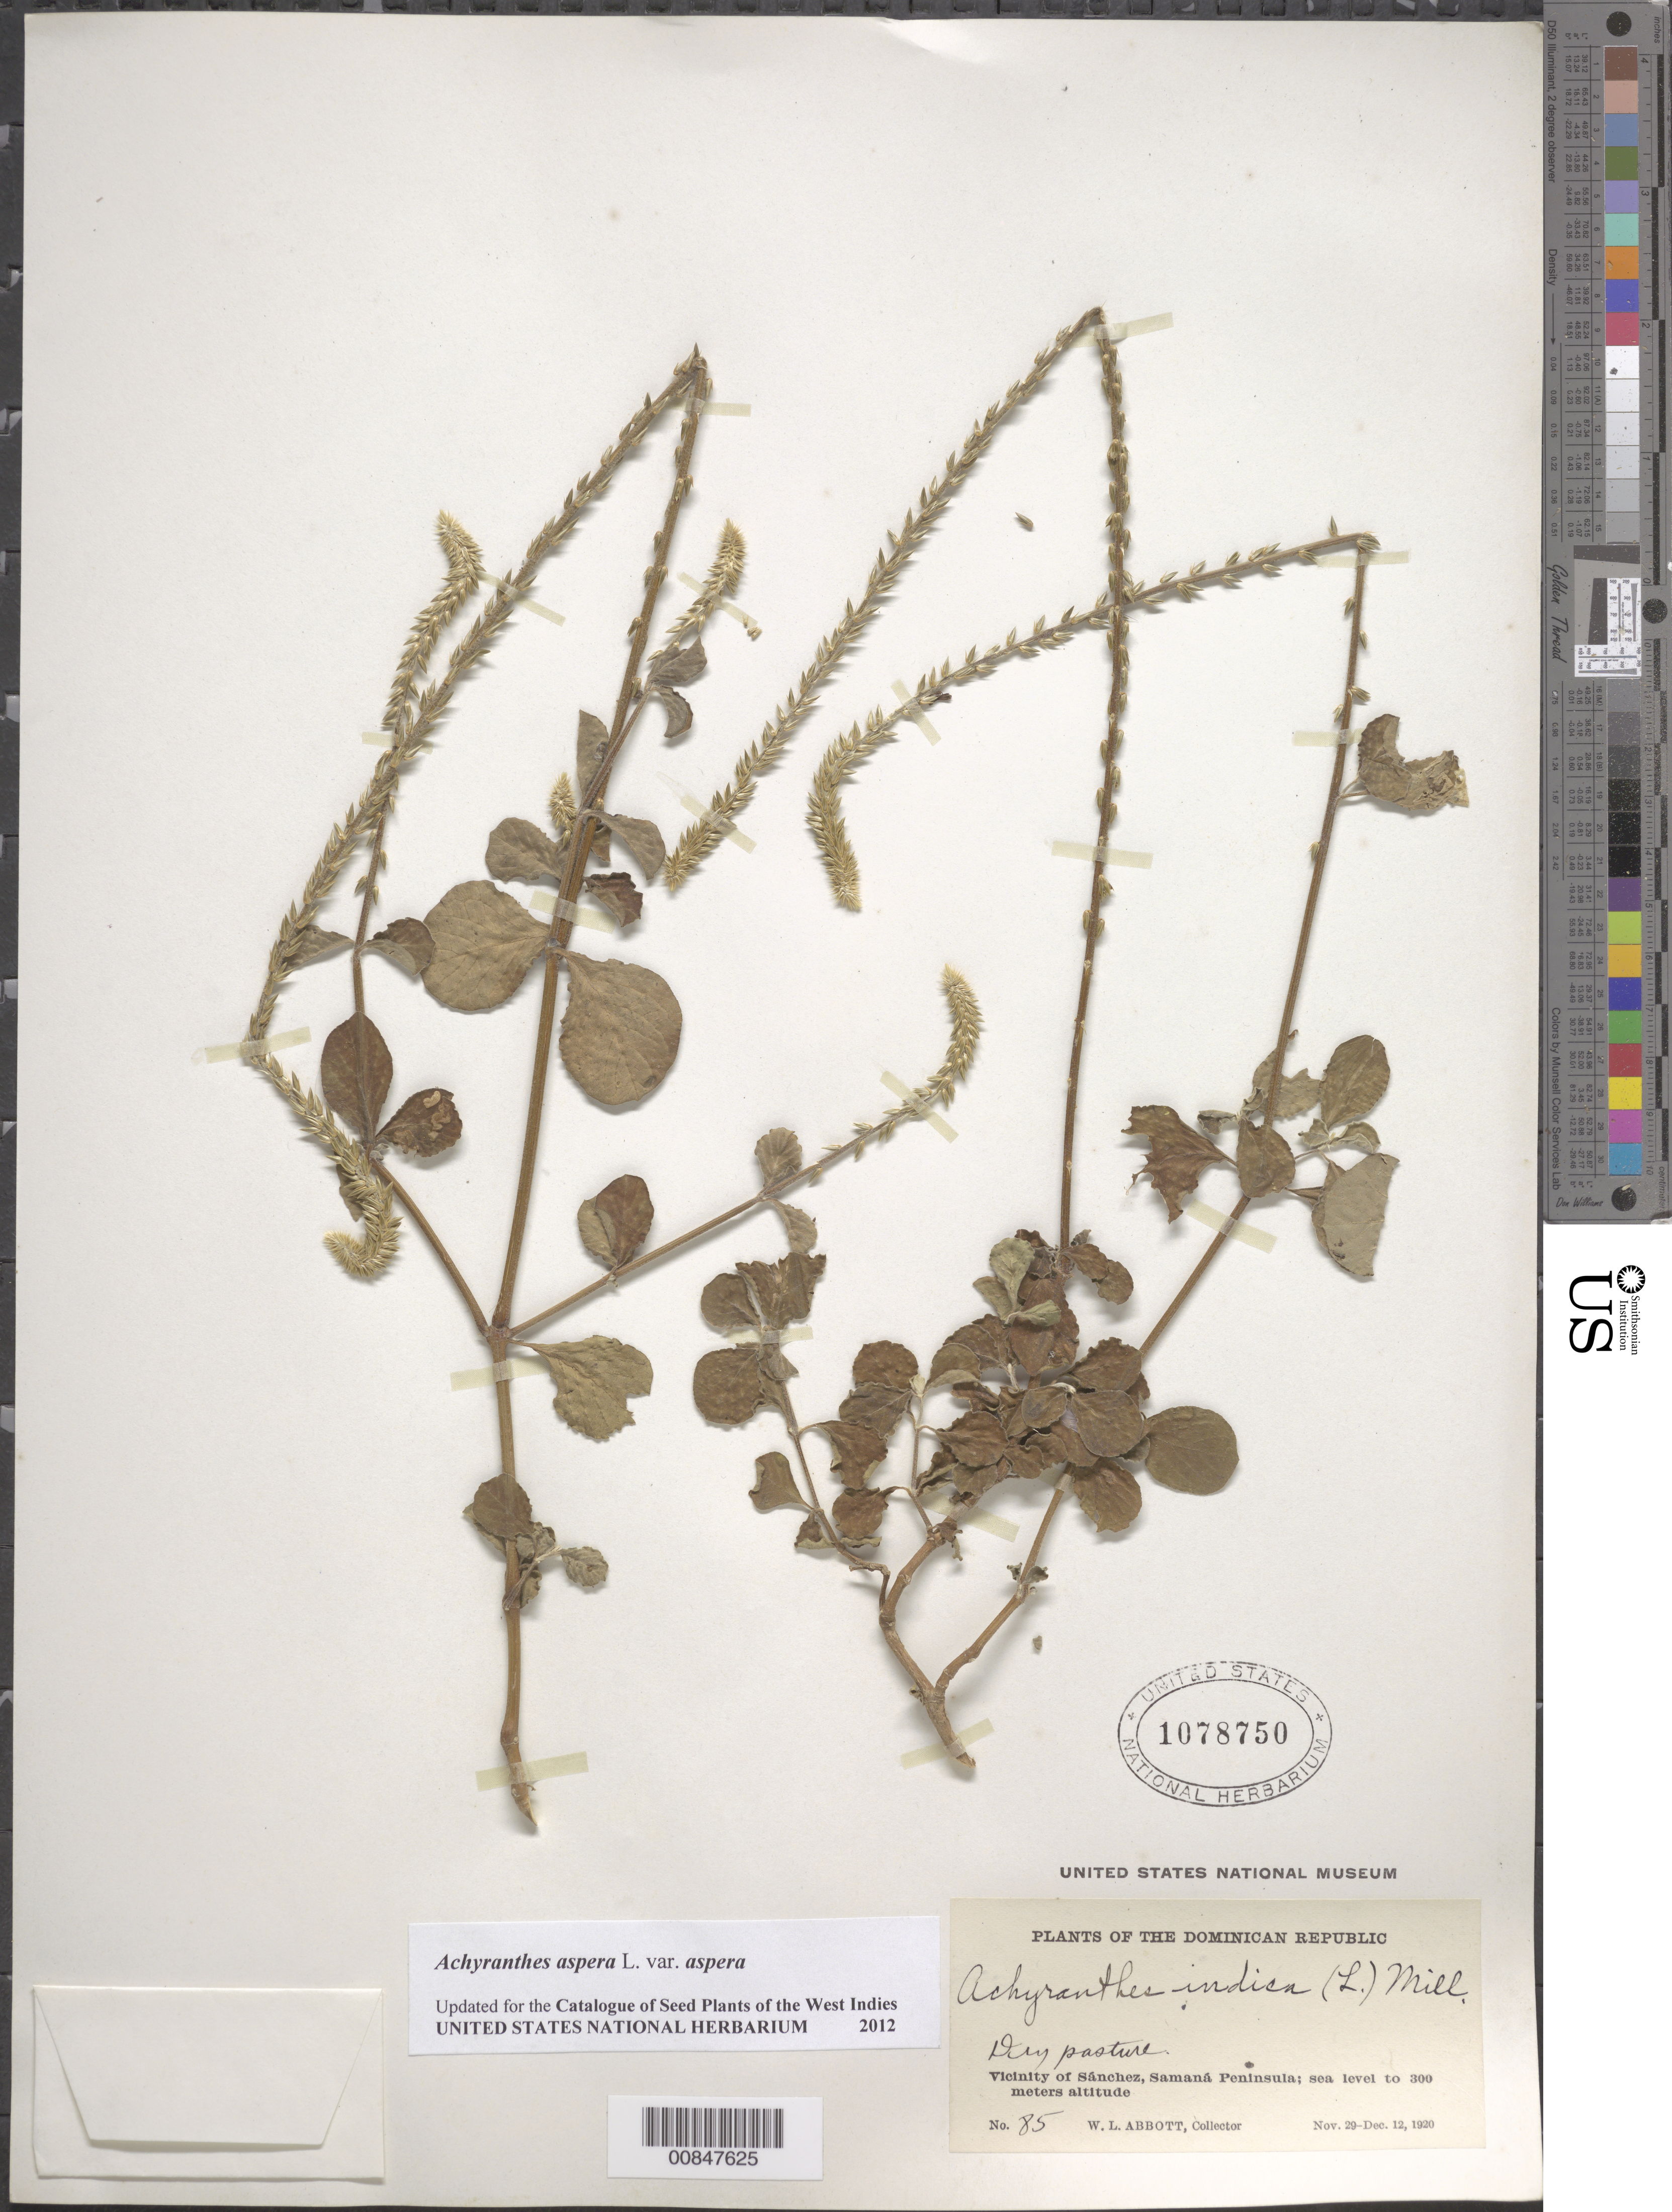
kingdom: Plantae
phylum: Tracheophyta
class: Magnoliopsida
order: Caryophyllales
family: Amaranthaceae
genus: Achyranthes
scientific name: Achyranthes aspera var. aspera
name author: L.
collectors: W. L. Abbott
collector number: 85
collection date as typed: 29 Nov 1920 to 12 Dec 1920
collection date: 1920-11-29/1920-12-12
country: Dominican Republic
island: Hispaniola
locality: Vicinity of Sánchez, Samaná Península.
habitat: Dry pasture.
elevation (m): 0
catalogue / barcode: US 1078750